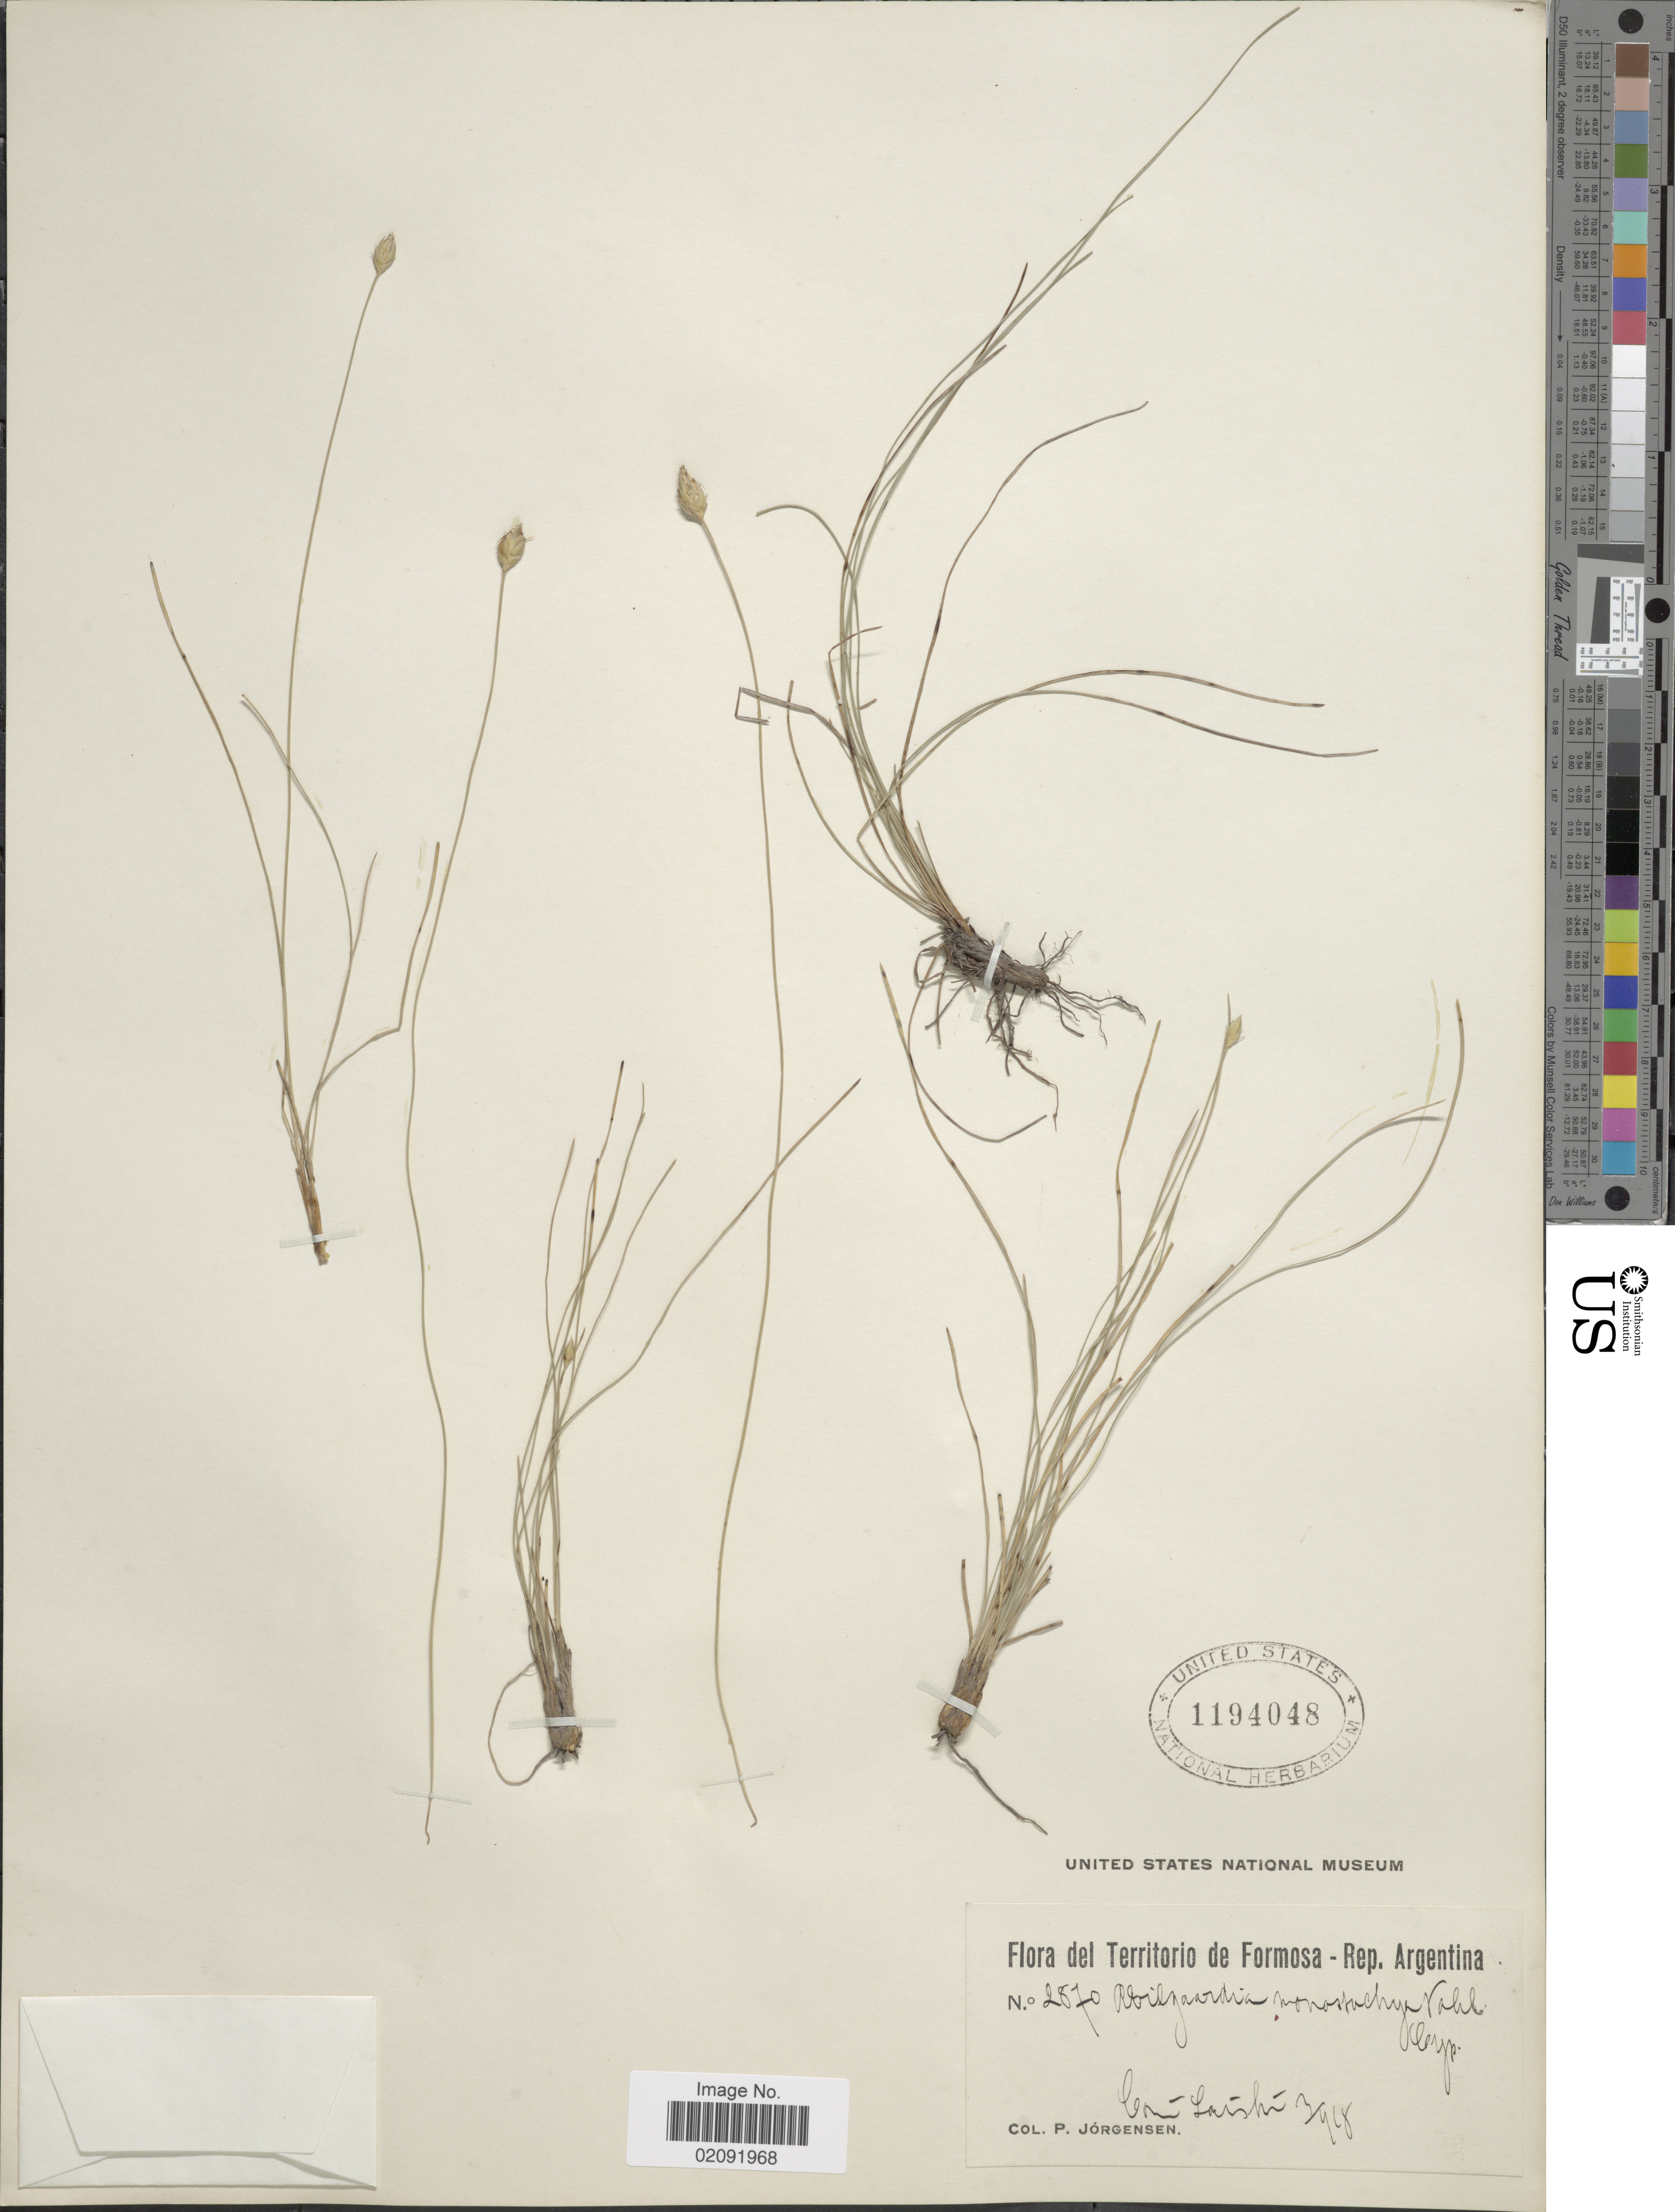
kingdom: Plantae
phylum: Tracheophyta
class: Liliopsida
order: Poales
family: Cyperaceae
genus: Abildgaardia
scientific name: Abildgaardia ovata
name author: (Burm. f.) Kral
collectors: P. Jörgensen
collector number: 2870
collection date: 1918-03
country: Argentina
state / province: Formosa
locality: Territorio de Formosa, Rep. Argentina, Laishi.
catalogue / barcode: US 1194048